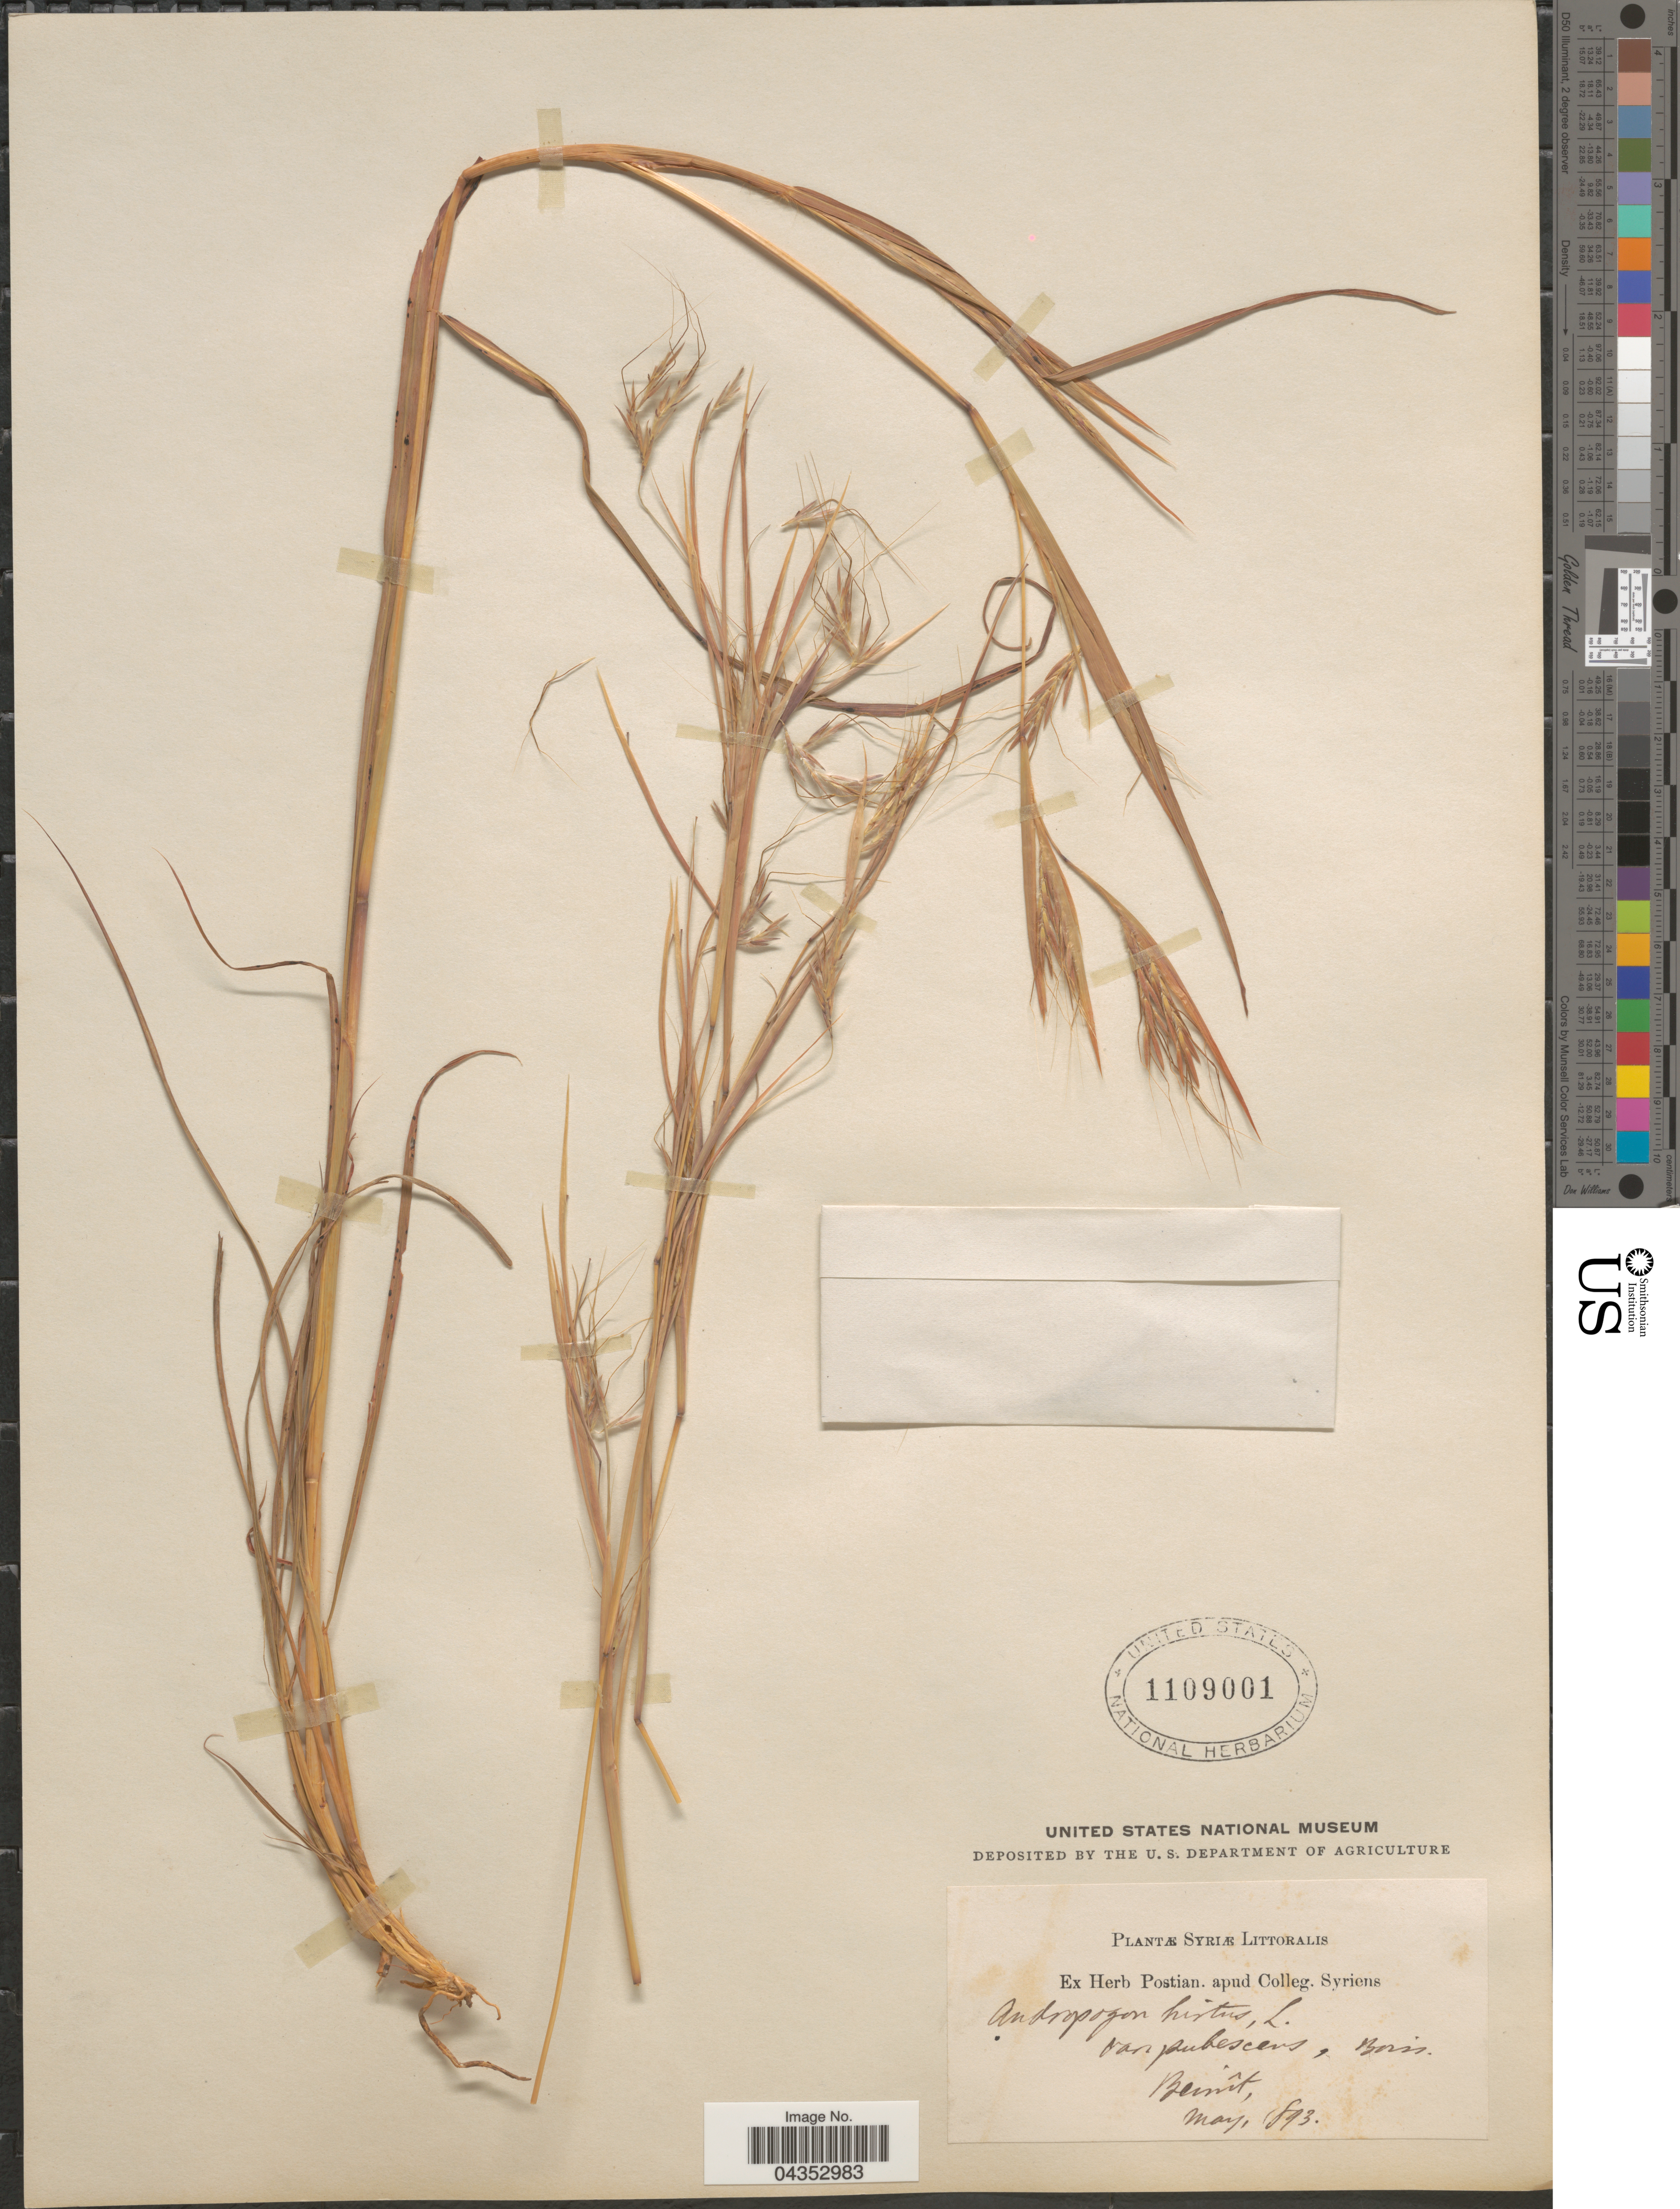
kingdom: Plantae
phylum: Tracheophyta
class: Liliopsida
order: Poales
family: Poaceae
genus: Hyparrhenia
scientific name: Hyparrhenia hirta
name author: (L.) Stapf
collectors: ex herb. Postian. apud Colleg. Syriens. Protest. USE "Fannie P. A. Shepard" (10308853) AS PRIMARY COLLECTOR INSTEAD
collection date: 1893-05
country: Lebanon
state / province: Beyrouth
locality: Syriæ Littoralis. Beirût.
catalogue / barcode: US 1109001